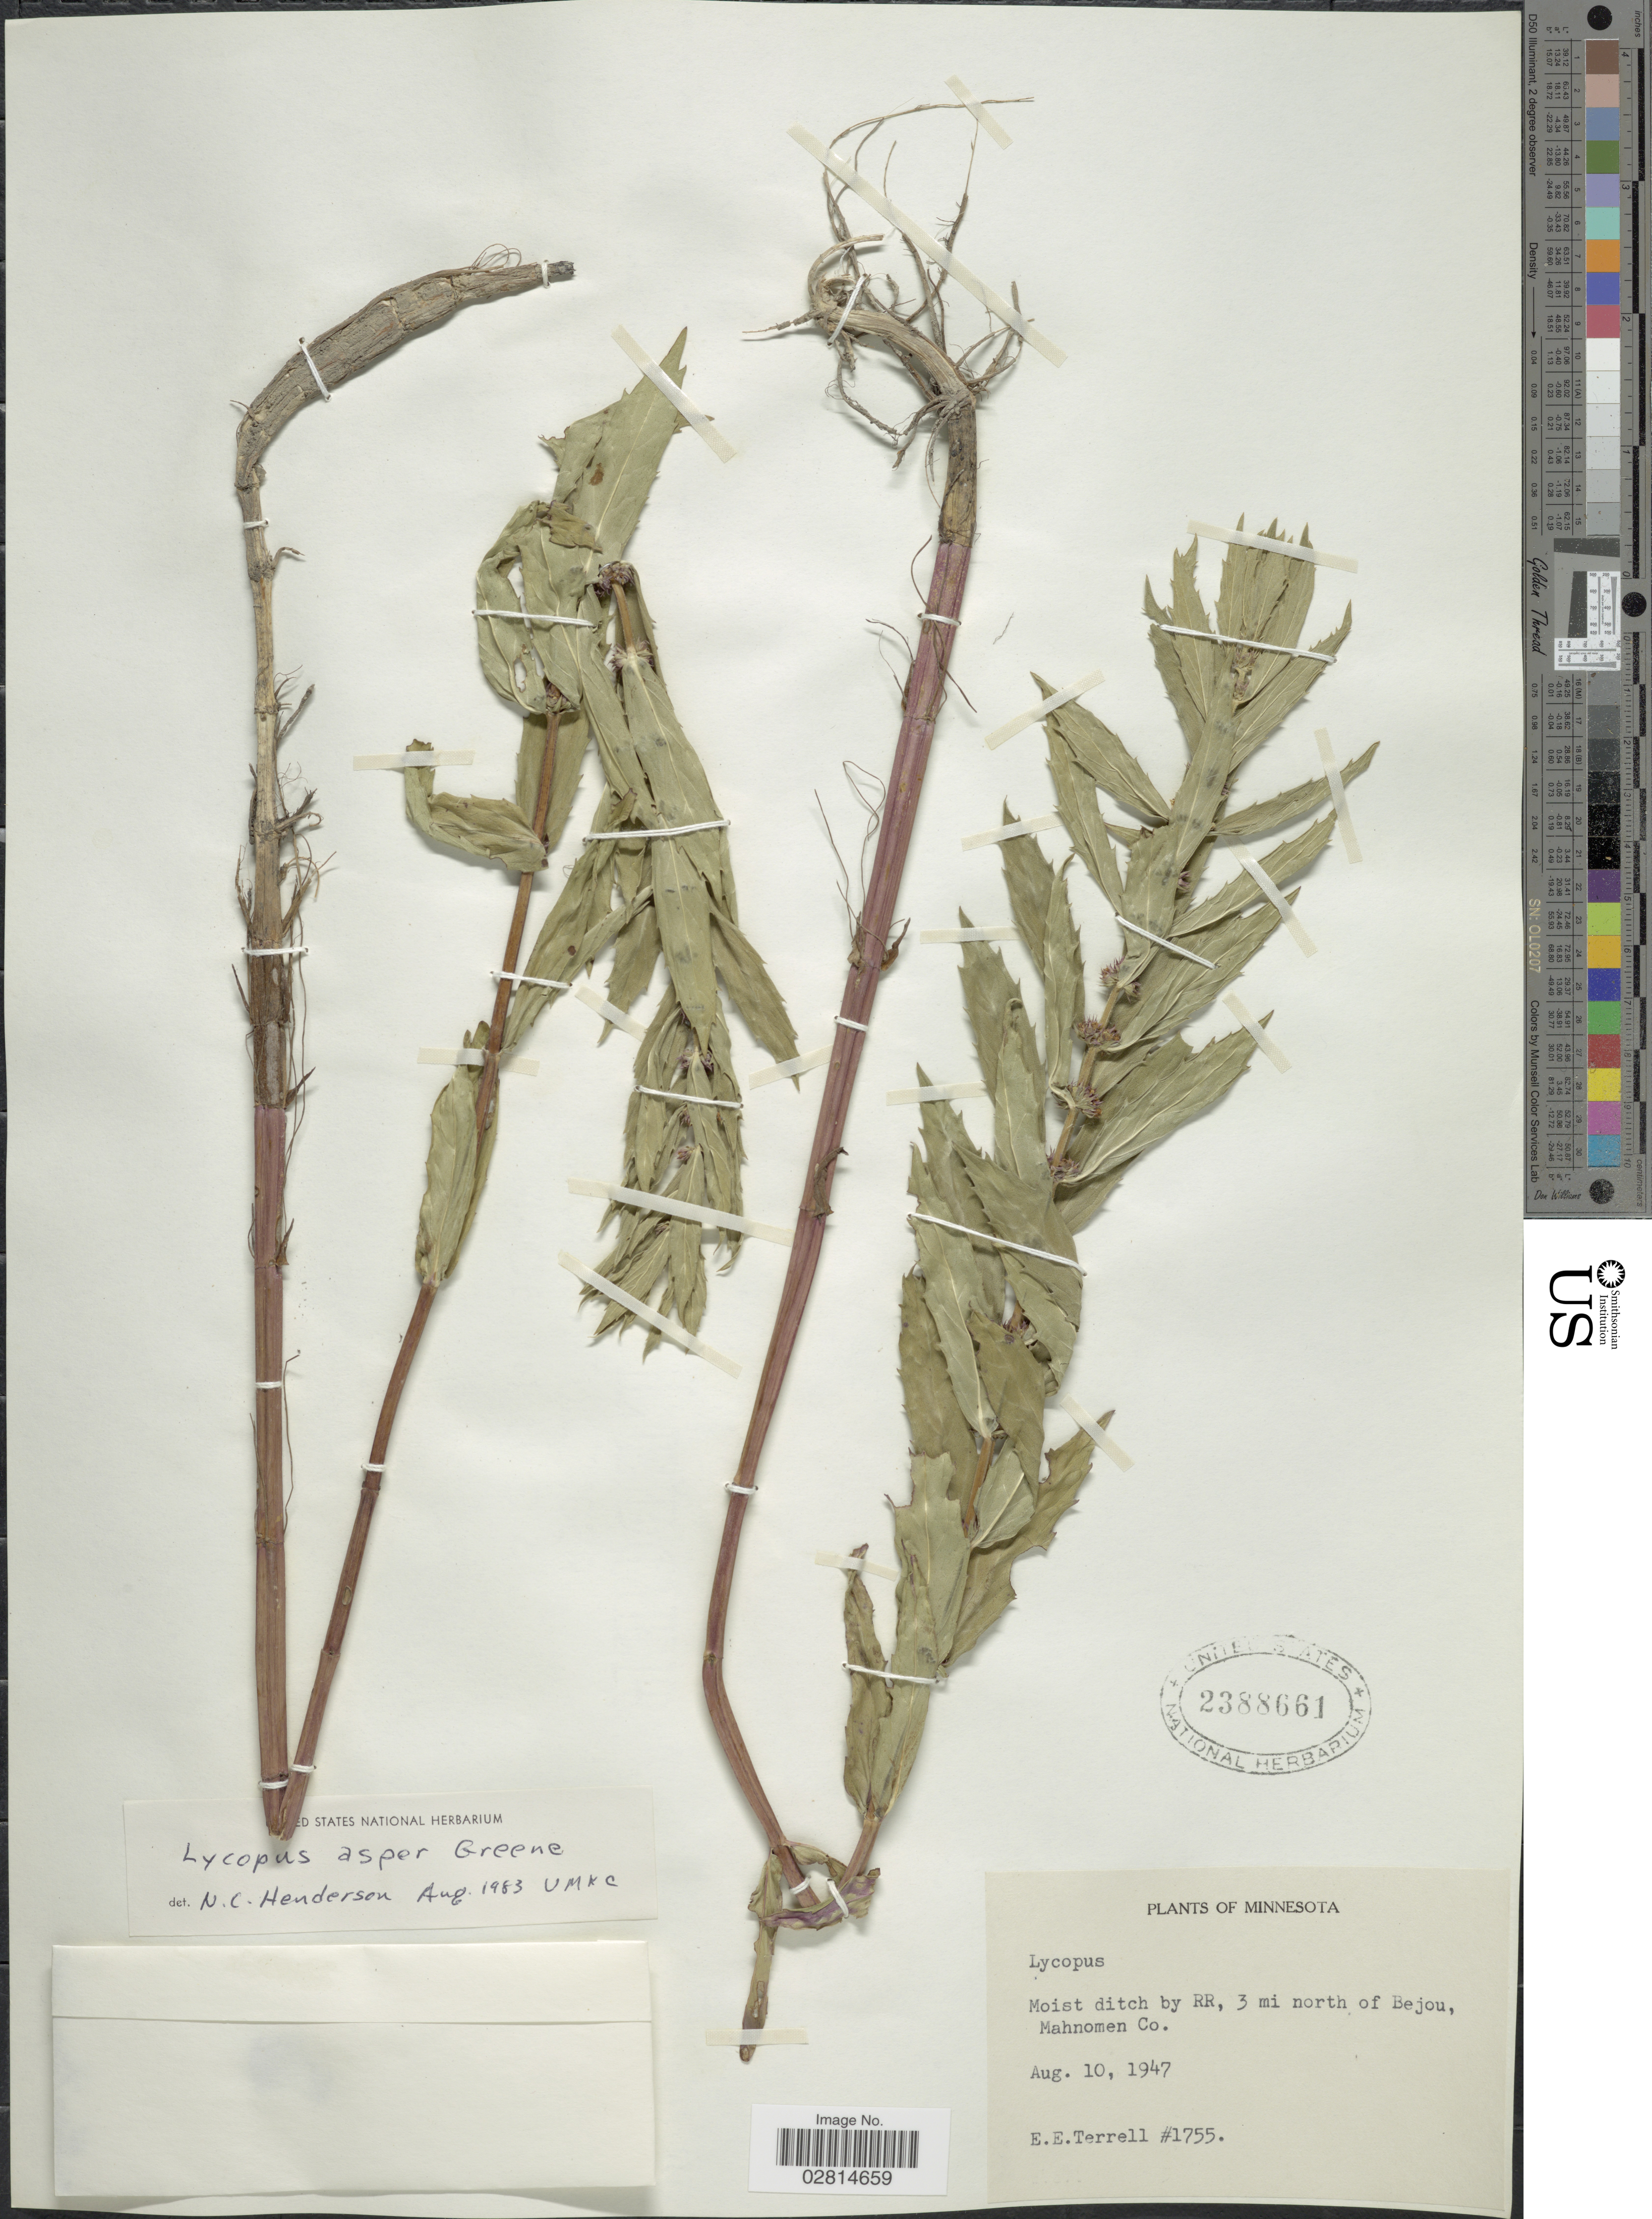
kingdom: Plantae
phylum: Tracheophyta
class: Magnoliopsida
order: Lamiales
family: Lamiaceae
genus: Lycopus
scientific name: Lycopus asper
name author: Greene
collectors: E. E. Terrell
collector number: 1755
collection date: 1947-08-10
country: United States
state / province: Minnesota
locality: Moist ditch by RR, 3 mi north of Bejou, Mahnomen Co.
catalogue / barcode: US 2388661